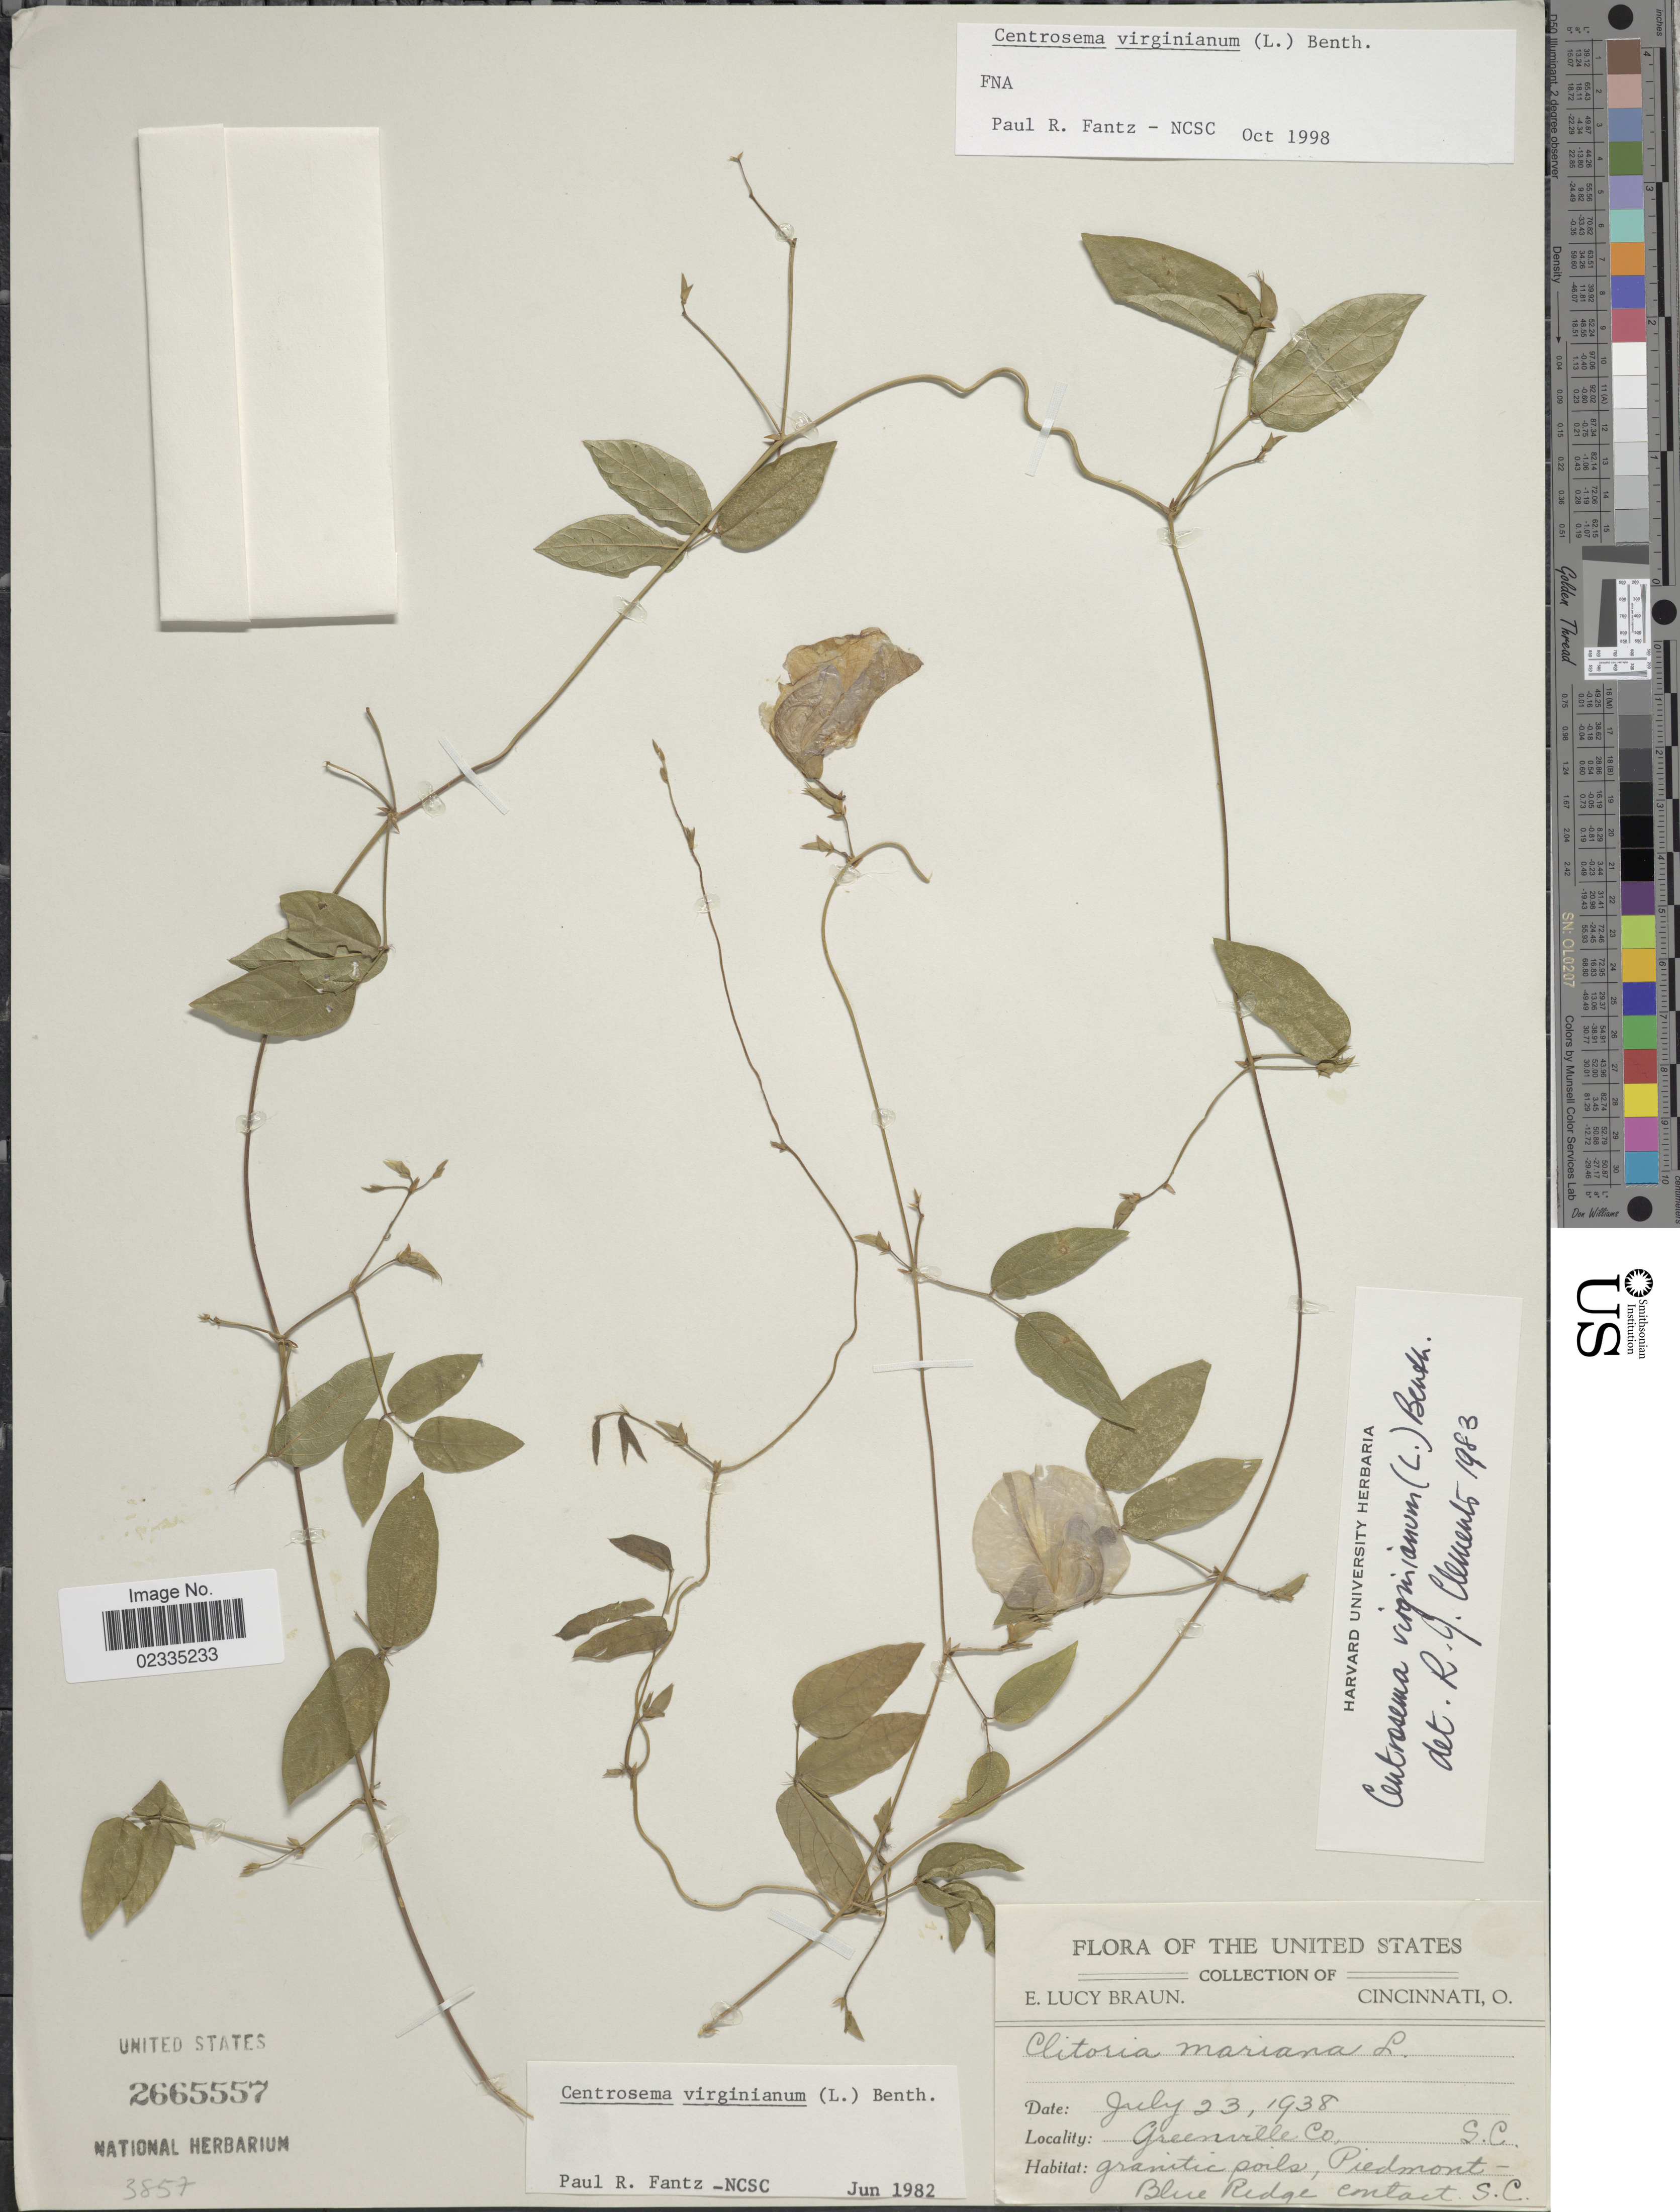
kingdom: Plantae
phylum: Tracheophyta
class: Magnoliopsida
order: Fabales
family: Fabaceae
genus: Centrosema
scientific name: Centrosema virginianum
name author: (L.) Benth.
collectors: E. L. Braun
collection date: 1938-07-23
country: United States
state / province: South Carolina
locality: Greenville Co, granitic soils, Piedmont-Blue Ridge contact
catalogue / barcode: US 2665557